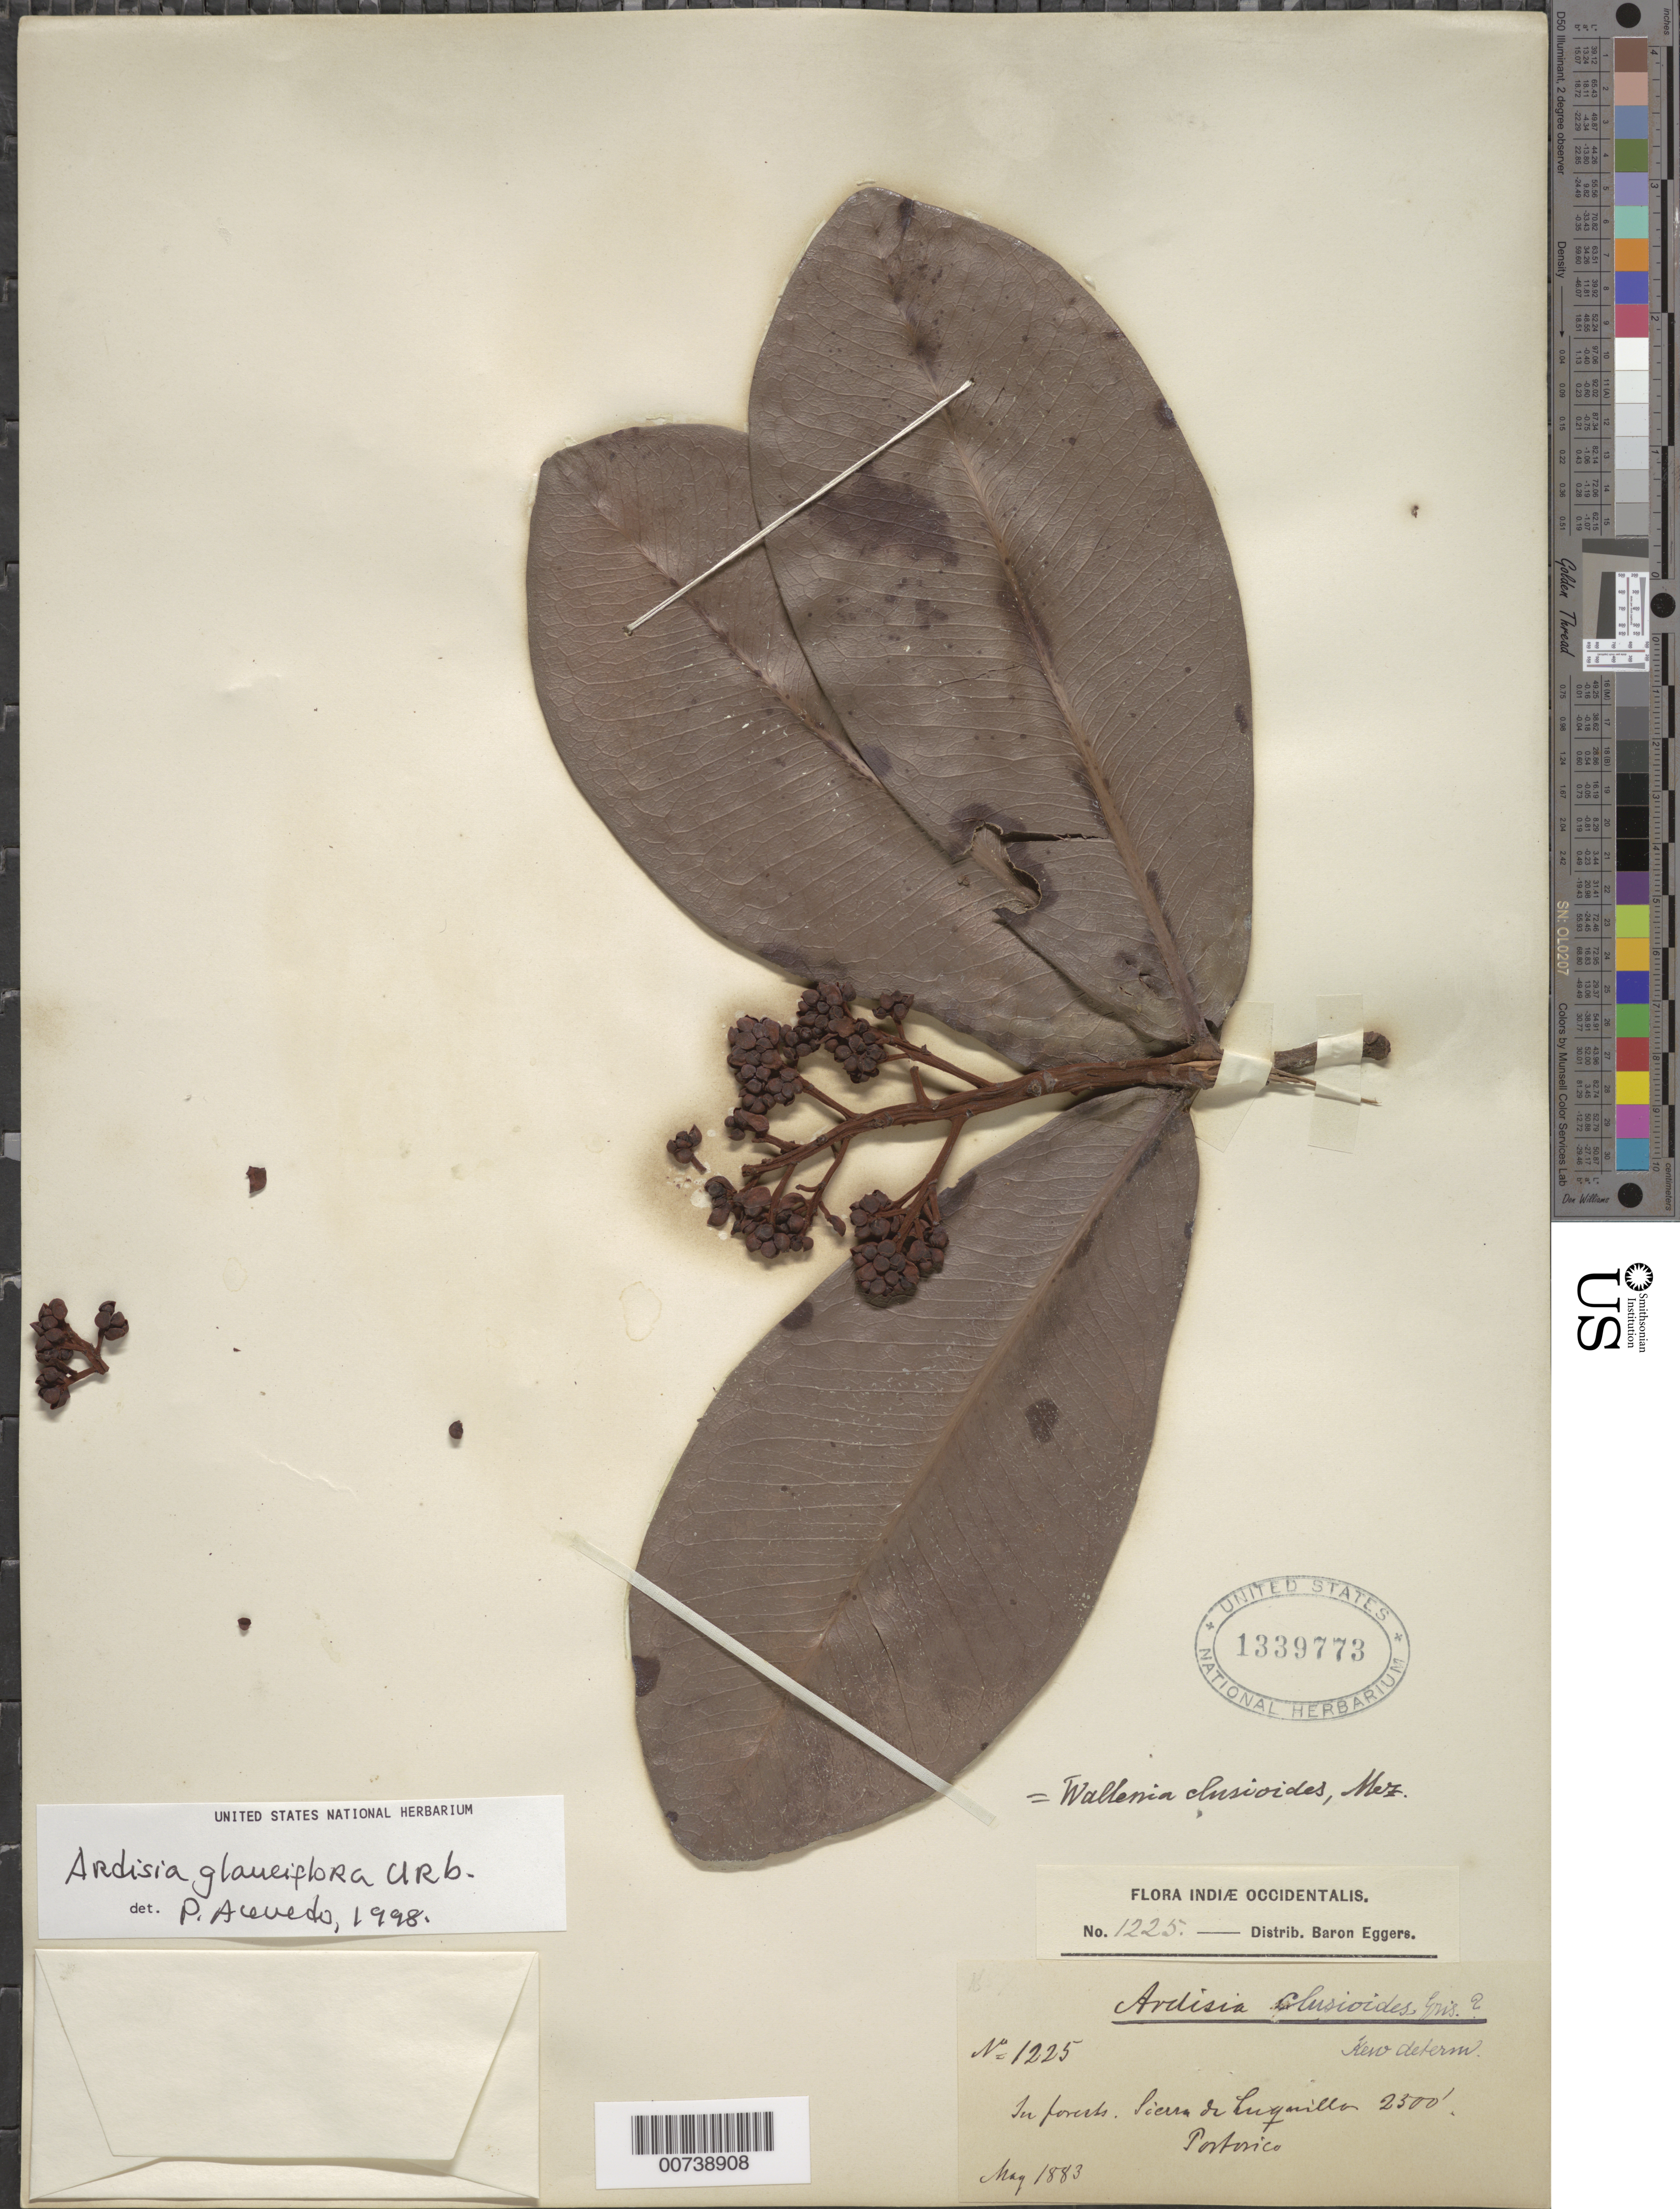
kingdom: Plantae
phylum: Tracheophyta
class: Magnoliopsida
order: Ericales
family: Primulaceae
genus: Ardisia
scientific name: Ardisia glauciflora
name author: Urb.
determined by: Acevedo-Rodríguez, P., (BOT), Smithsonian Institution - National Museum of Natural History (UNITED STATES)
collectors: H. F. A. von Eggers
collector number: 1225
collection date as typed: May 1883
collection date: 1883-05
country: Puerto Rico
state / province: Luquillo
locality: Sierra de Luquillo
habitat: In forest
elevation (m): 701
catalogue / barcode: US 1339773